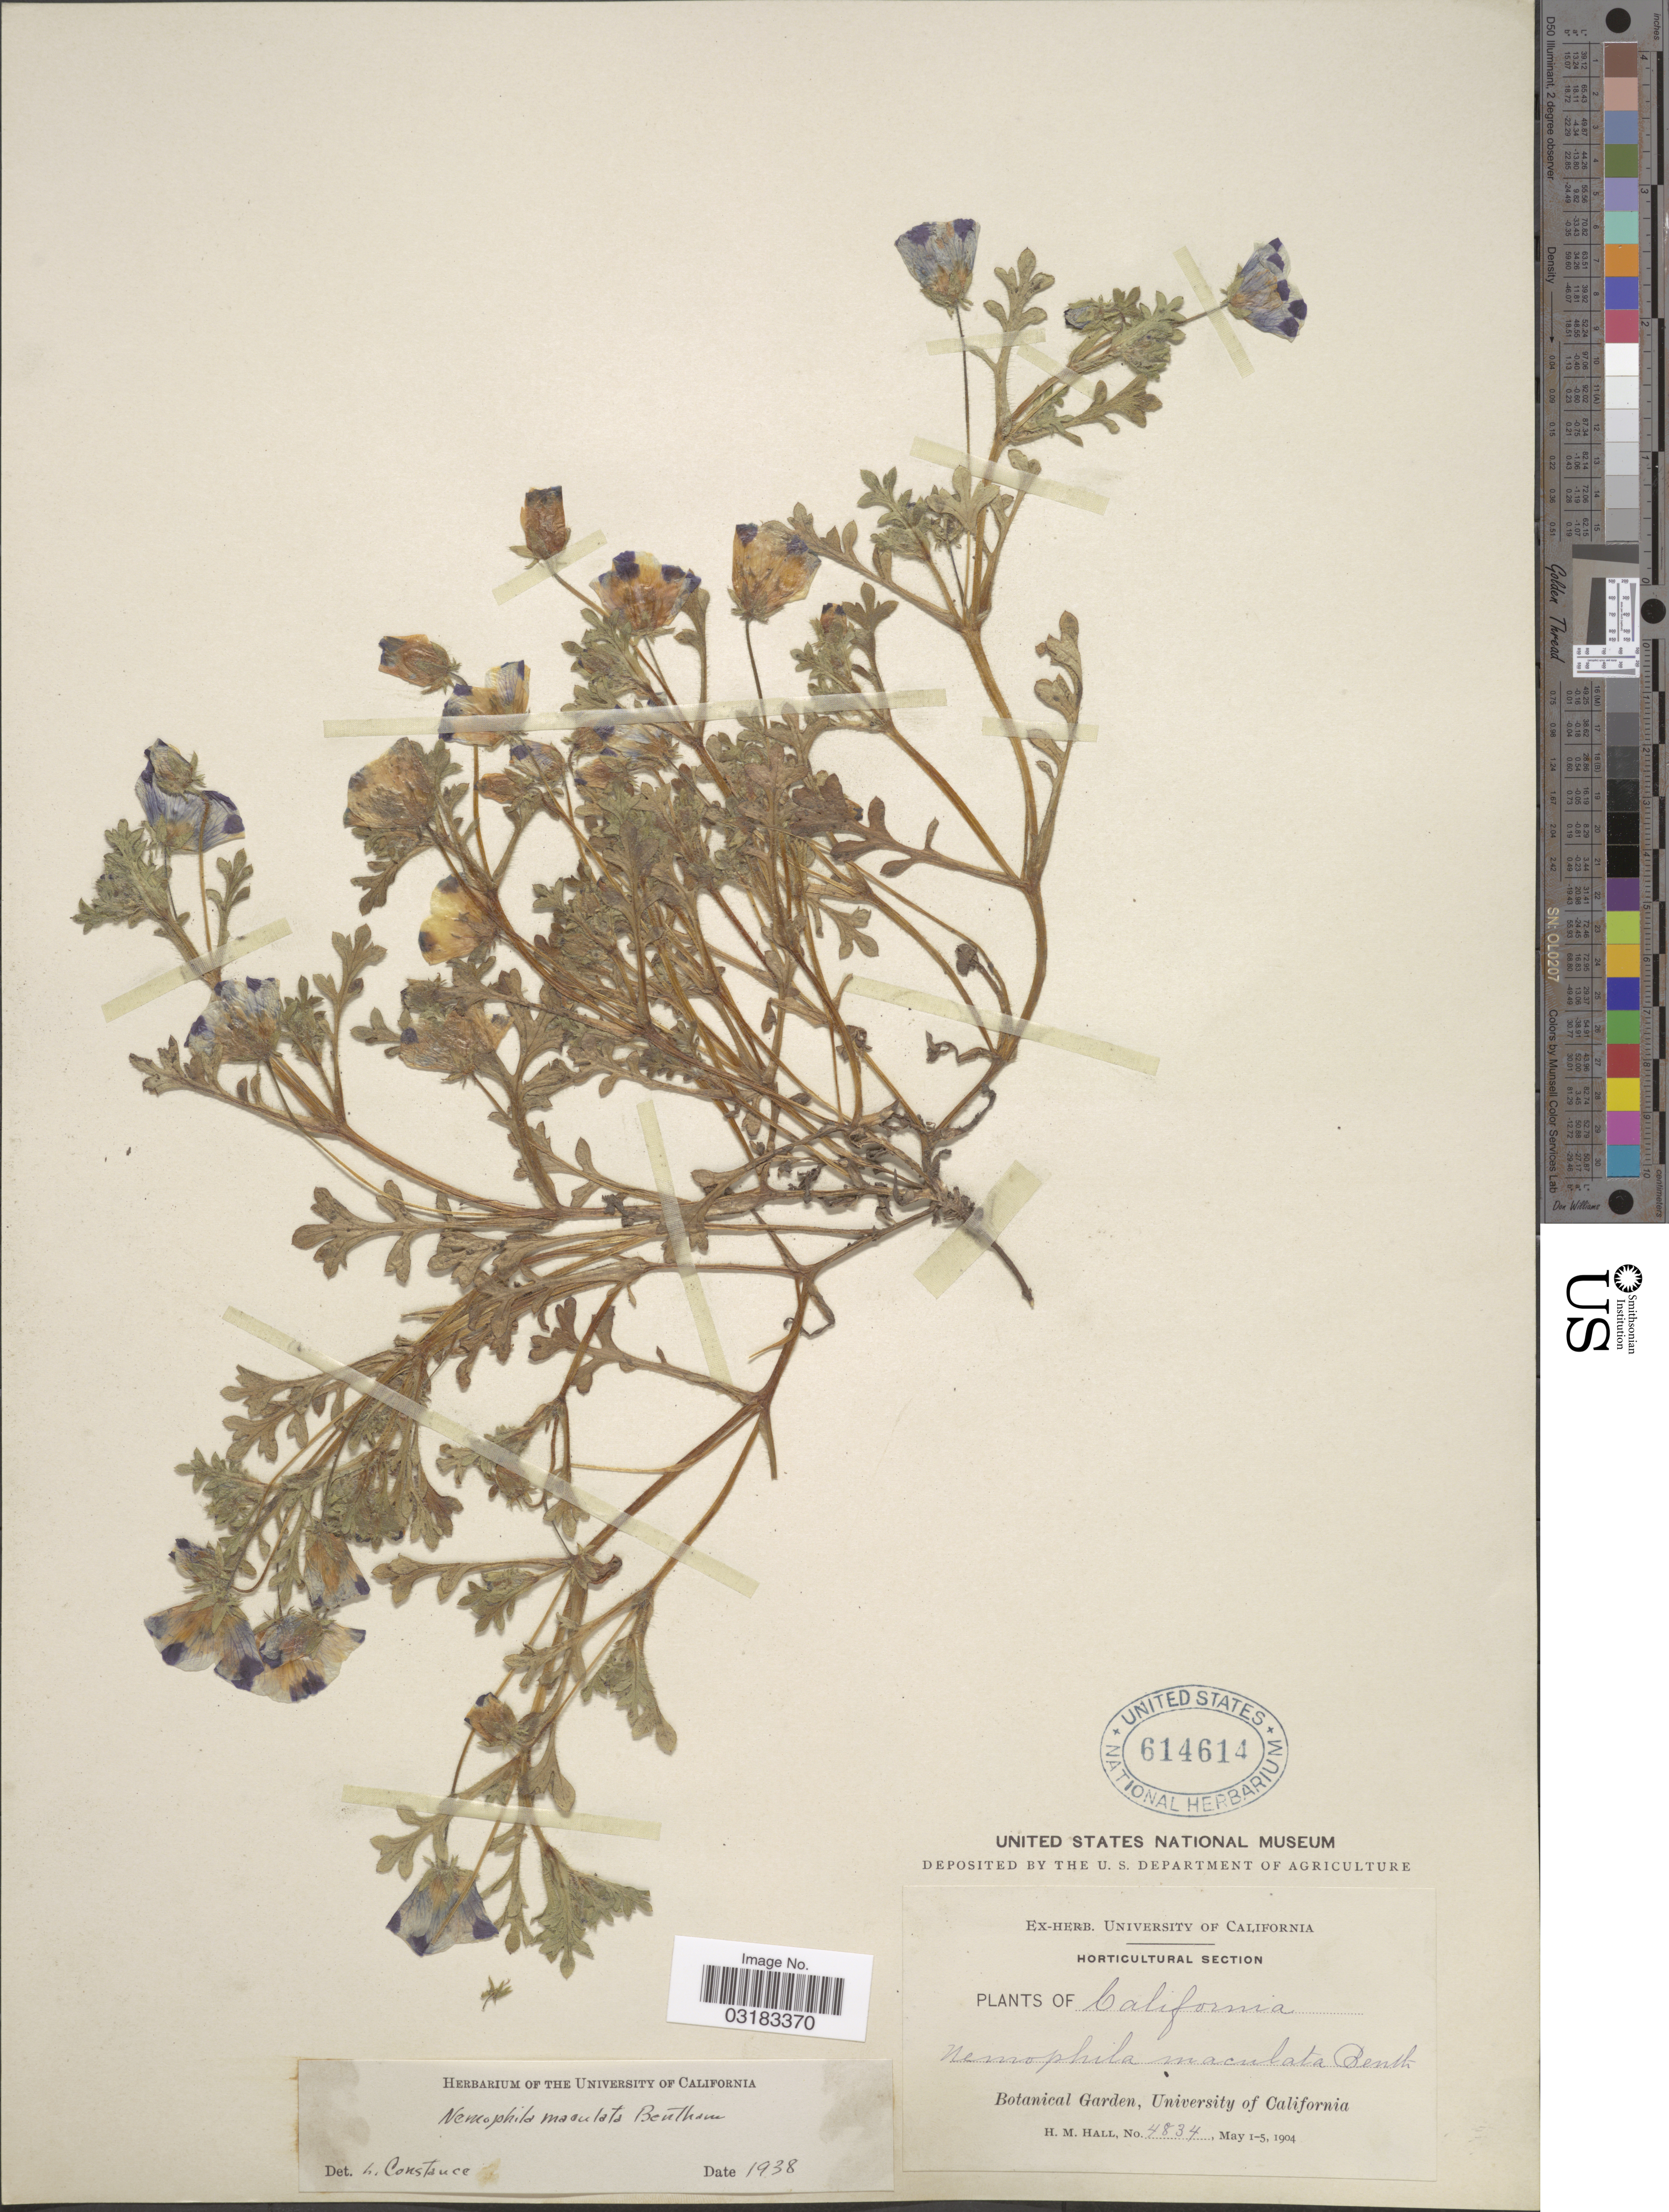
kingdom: Plantae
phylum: Tracheophyta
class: Magnoliopsida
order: Boraginales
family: Hydrophyllaceae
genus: Nemophila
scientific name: Nemophila maculata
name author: Benth. ex Lindl.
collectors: H. M. Hall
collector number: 4834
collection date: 1904-05-01/1904-05-05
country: United States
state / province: California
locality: Botanical Garden, University of California.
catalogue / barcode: US 614614